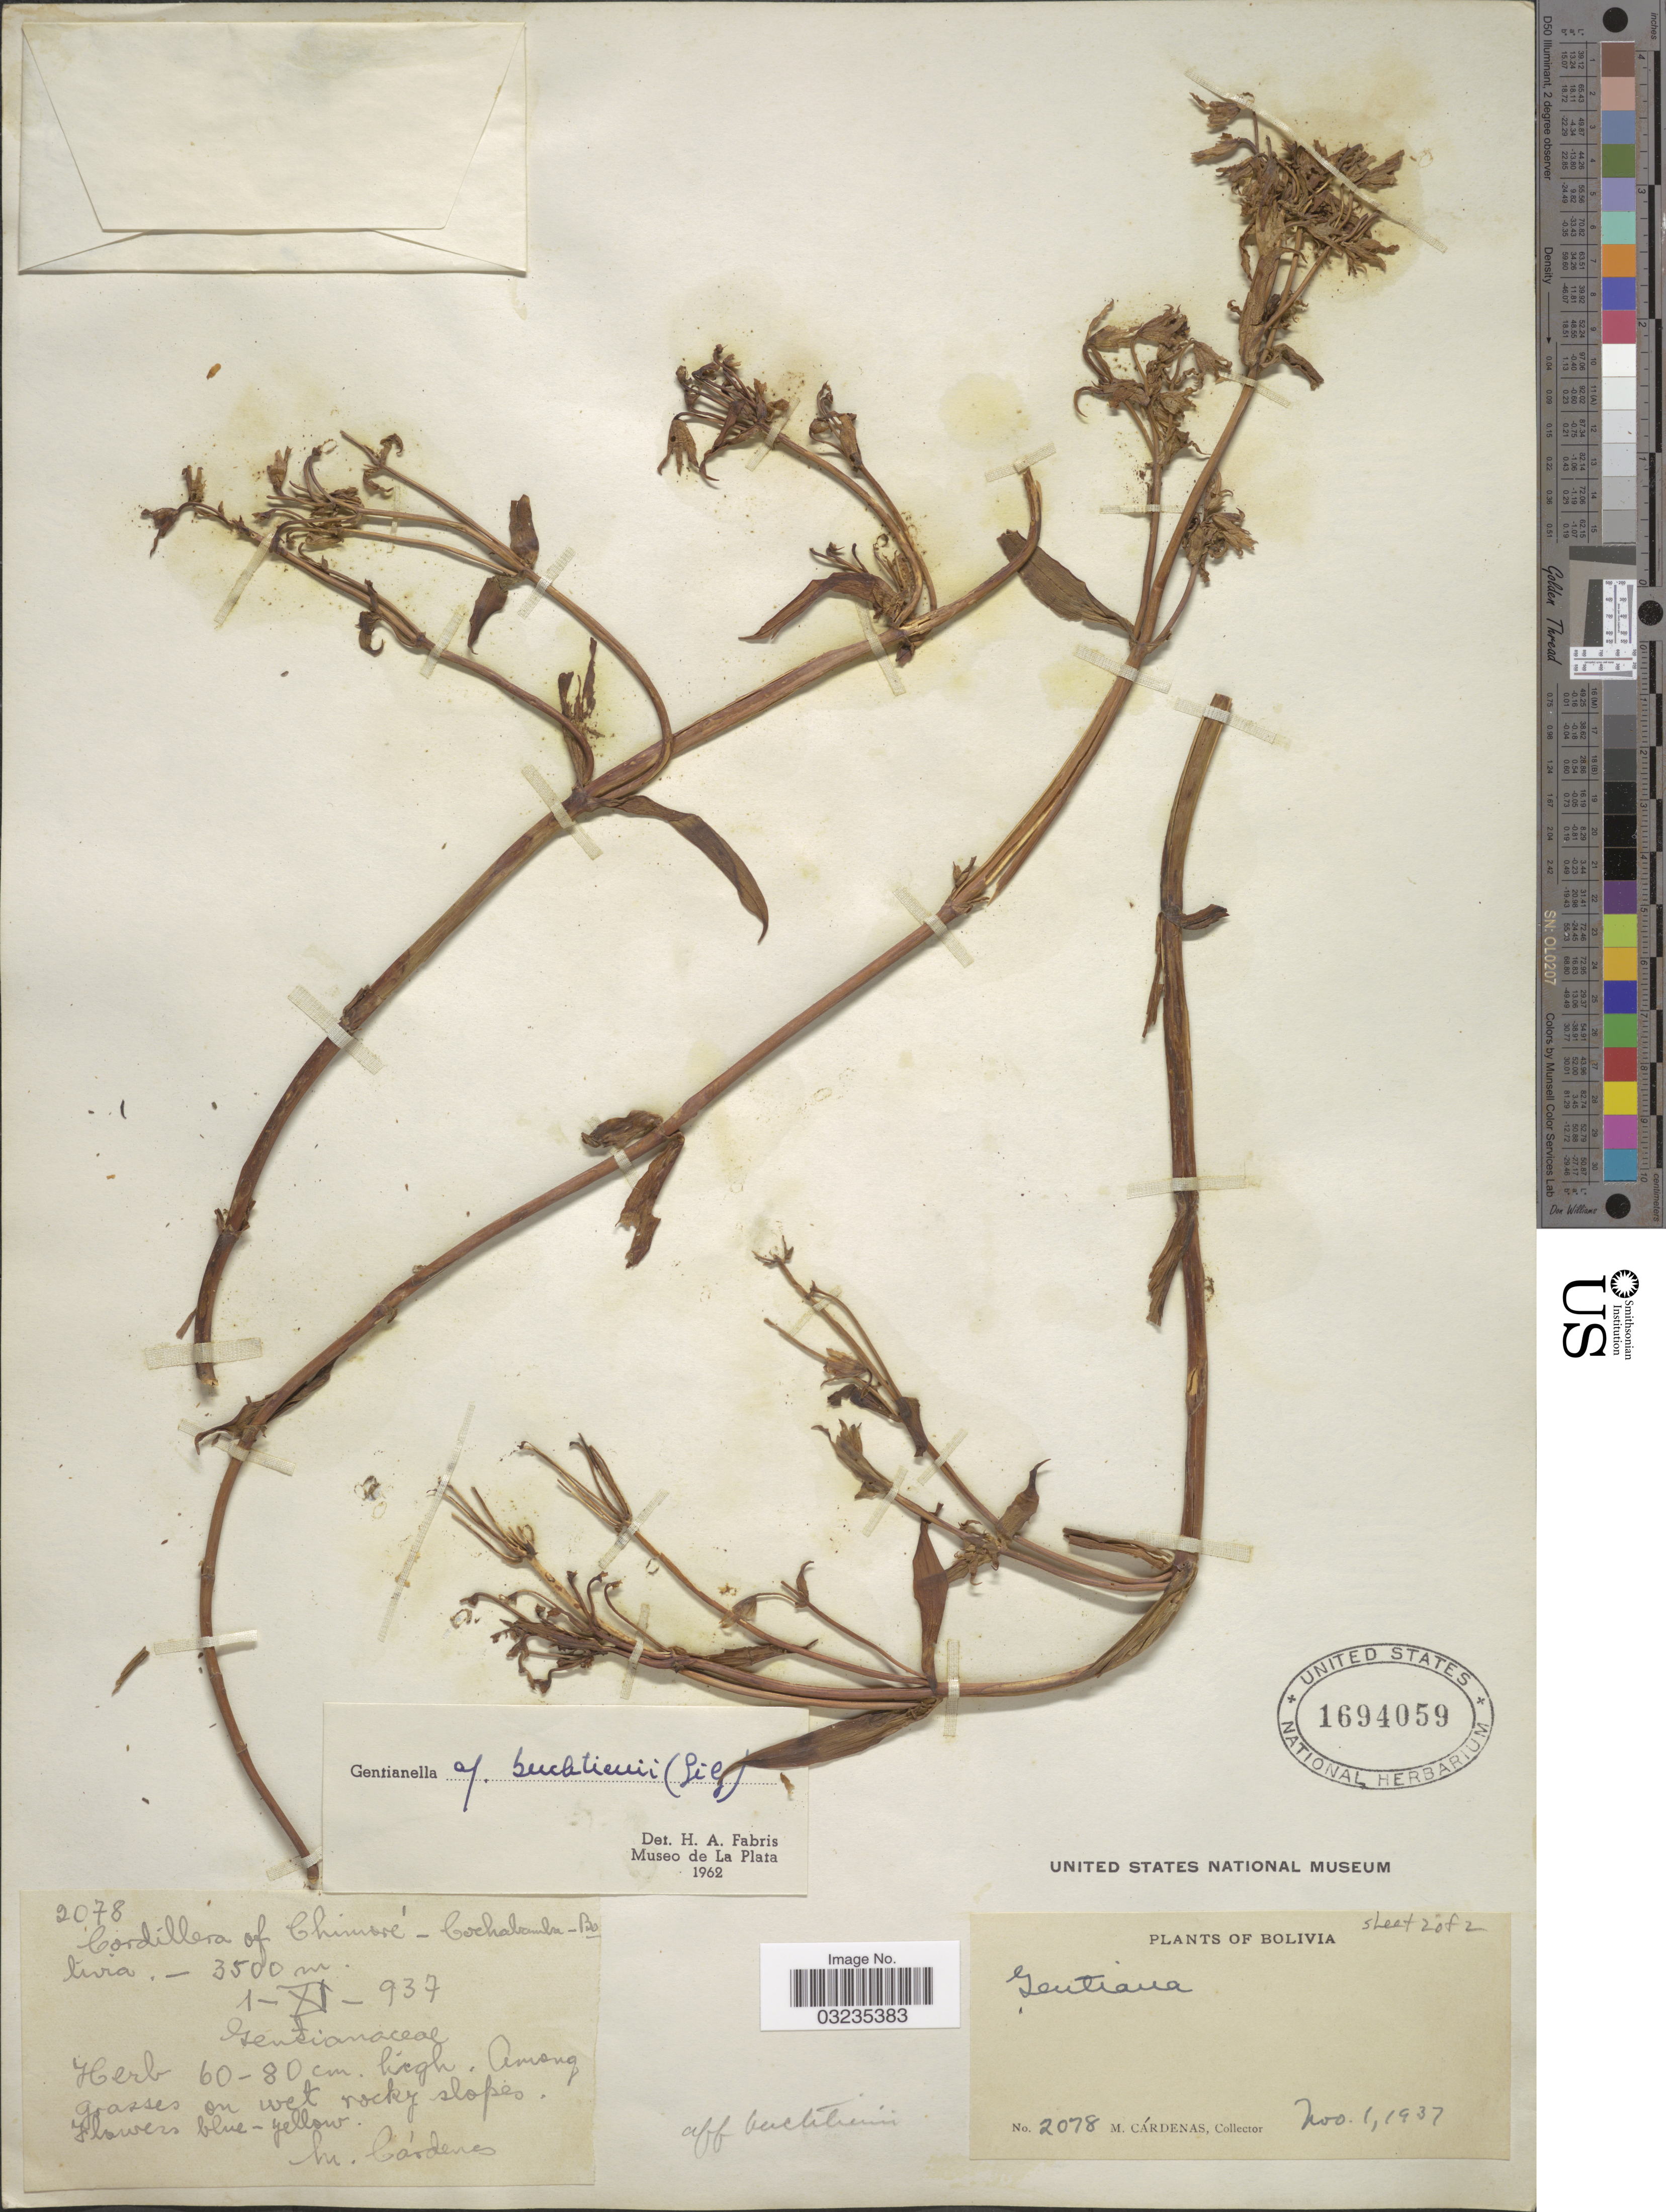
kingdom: Plantae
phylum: Tracheophyta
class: Magnoliopsida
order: Gentianales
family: Gentianaceae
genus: Gentiana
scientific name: Gentiana buchtienii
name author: Gilg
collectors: M. Cárdenas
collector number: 2078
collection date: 1937-11-01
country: Bolivia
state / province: Cochabamba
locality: Cordillera of Chimoré.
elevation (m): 3500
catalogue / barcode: US 1694059